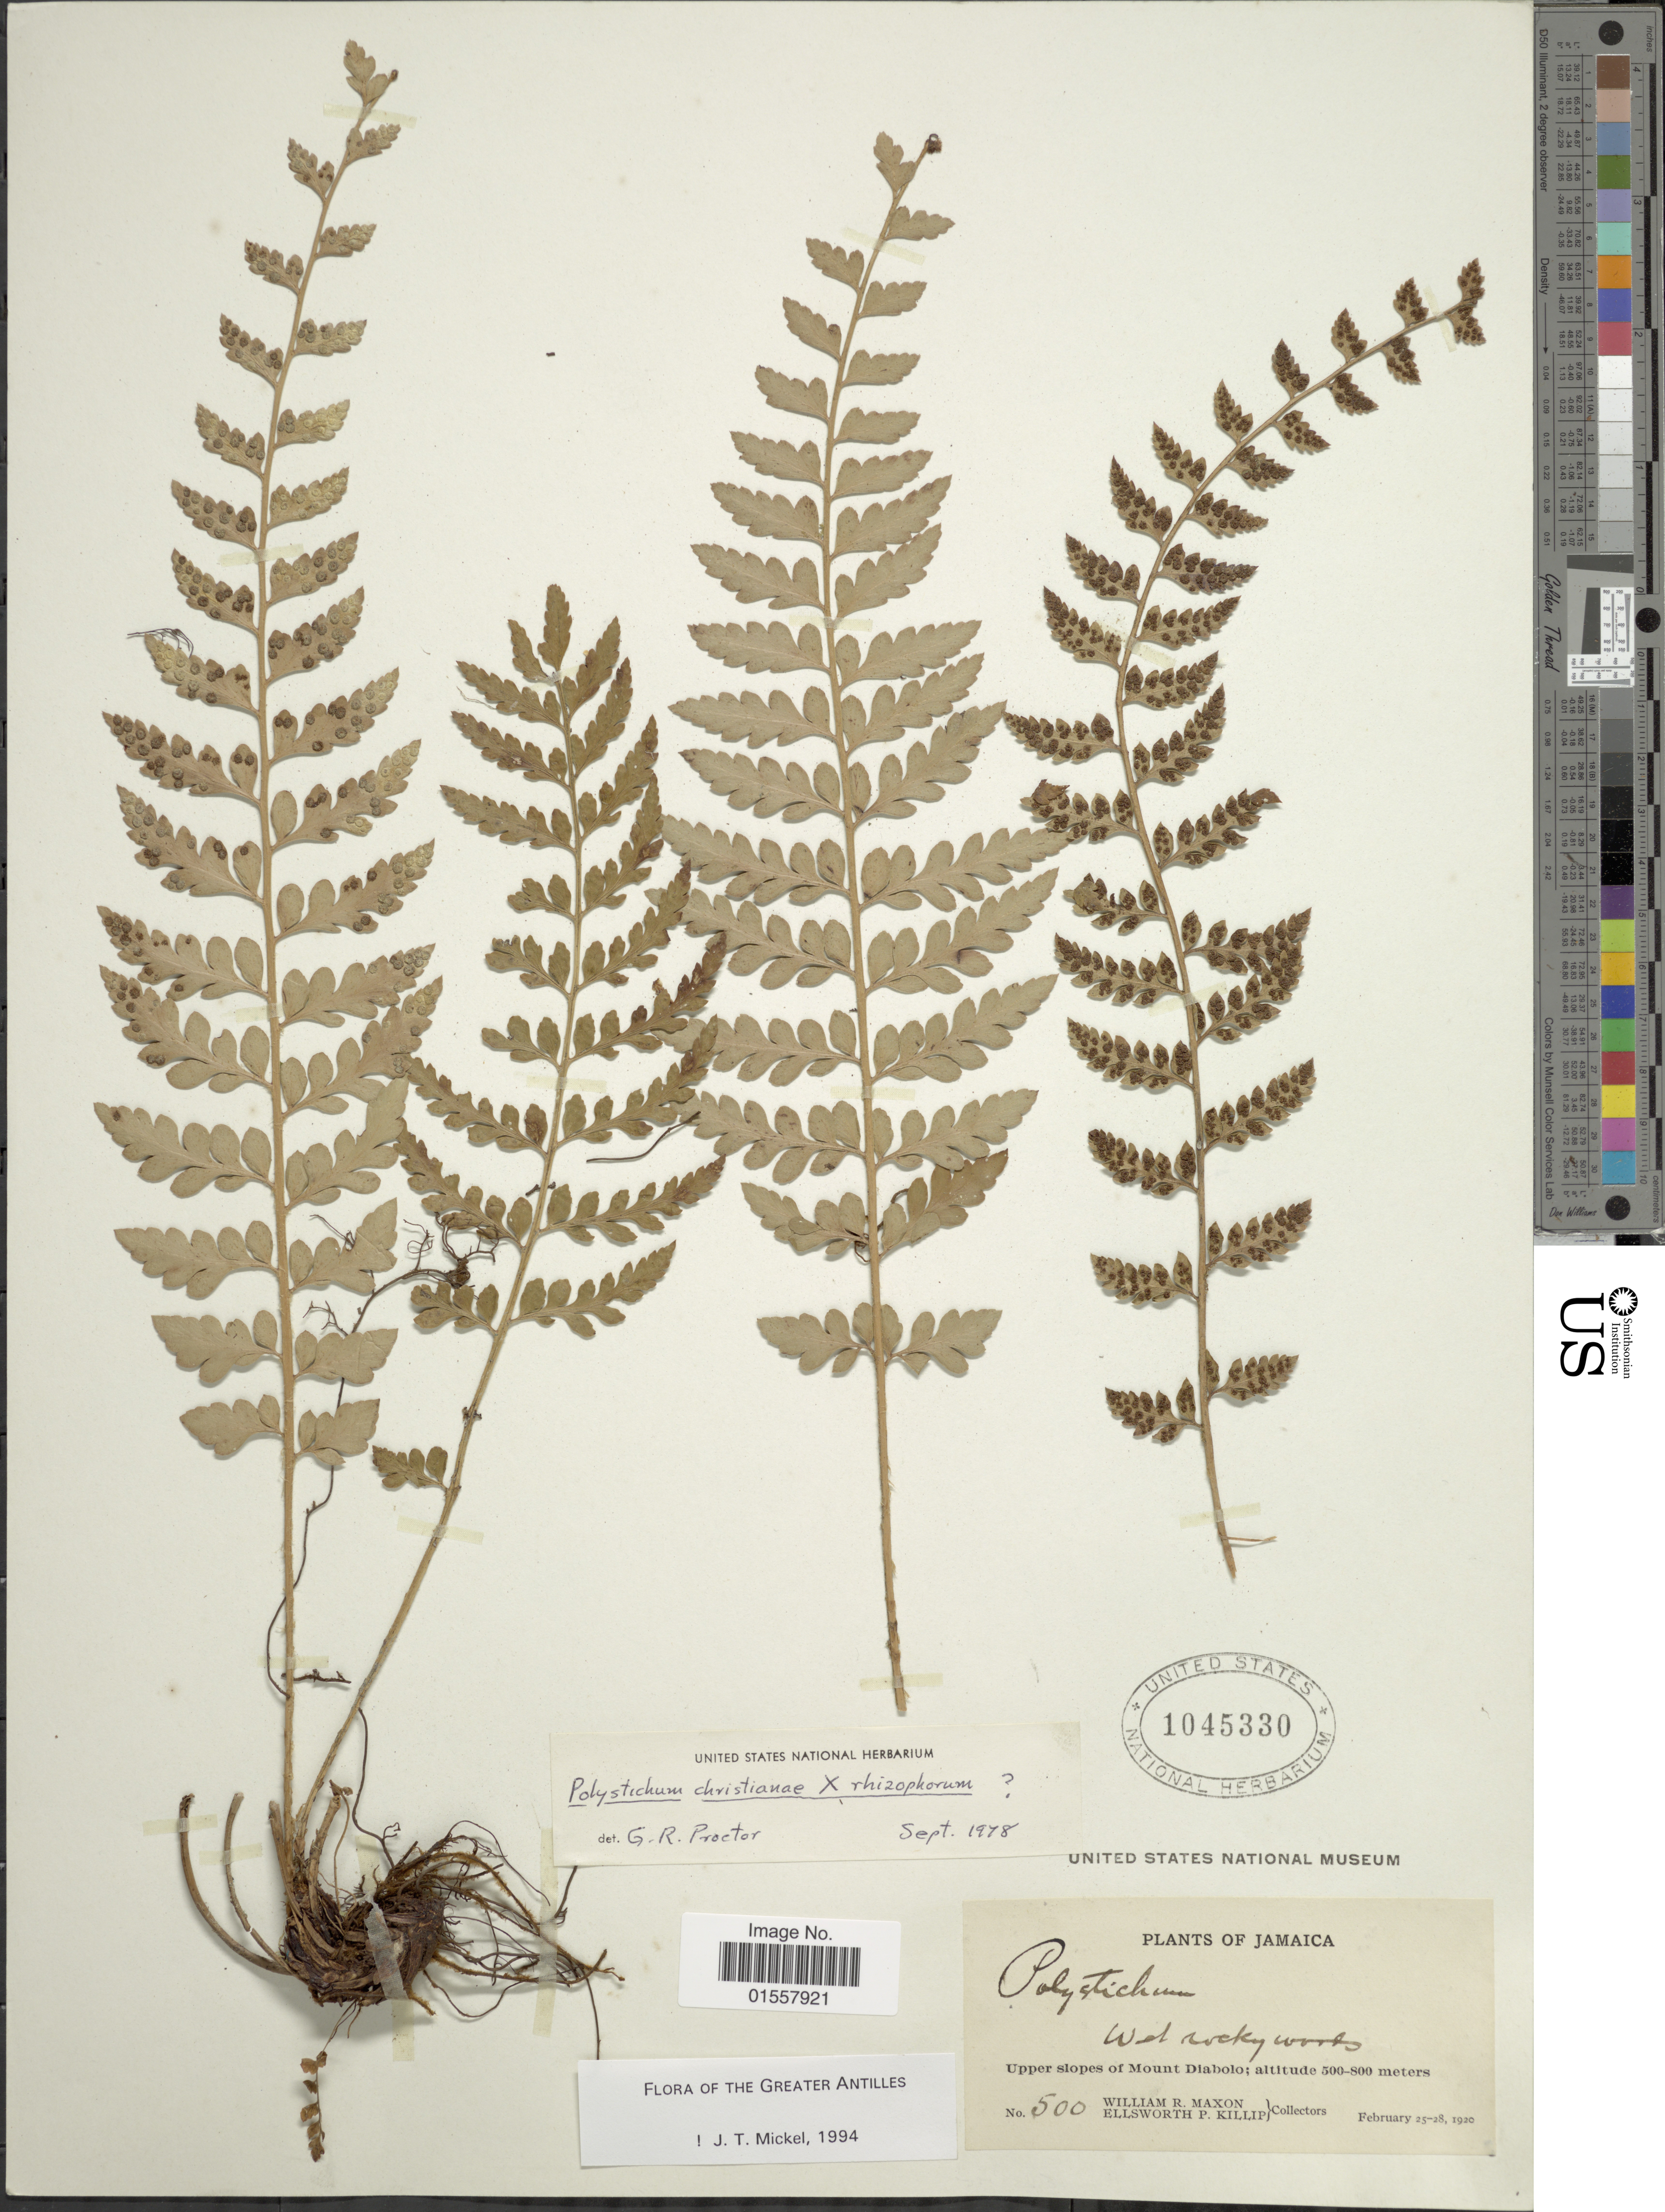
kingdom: Plantae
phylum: Tracheophyta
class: Polypodiopsida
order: Polypodiales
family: Dryopteridaceae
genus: Polystichum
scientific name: Polystichum christianae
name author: (Jenman) Underw. & Maxon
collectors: W. R. Maxon & E. P. Killip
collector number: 500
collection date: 1920-02-25/1920-02-28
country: Jamaica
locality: Upper slopes of Mount Diablo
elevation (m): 500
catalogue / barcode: US 1045330